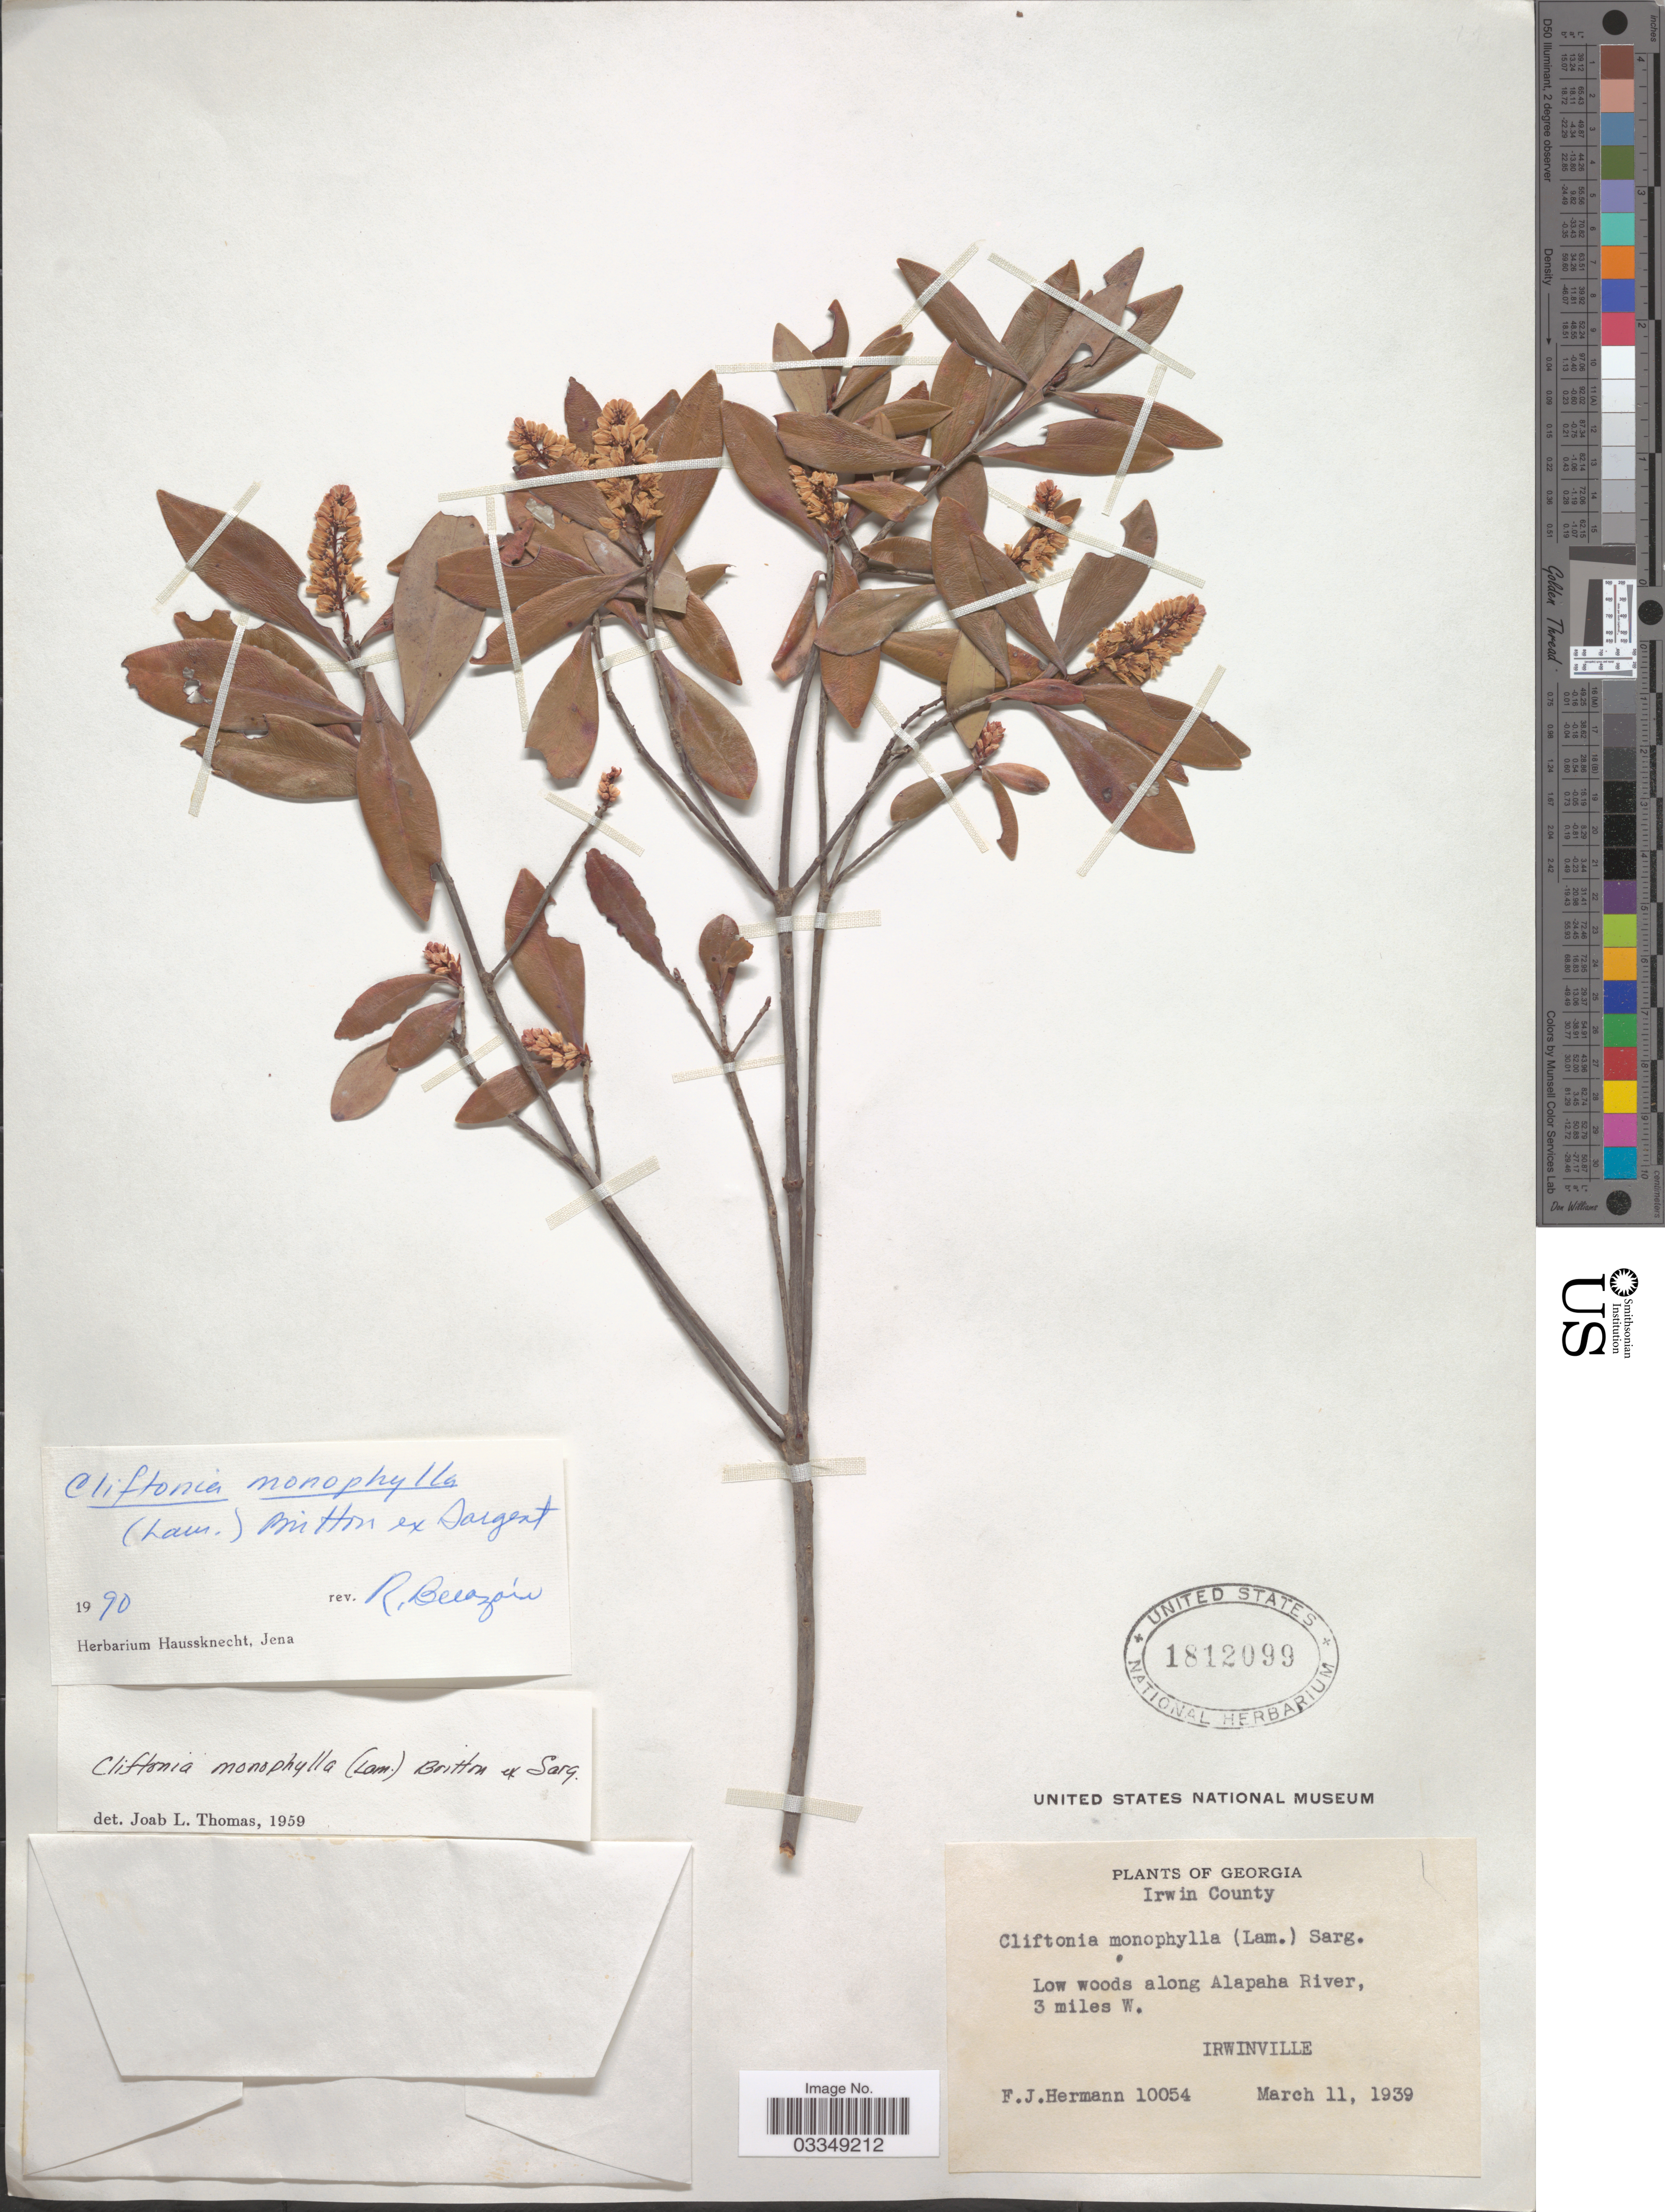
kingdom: Plantae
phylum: Tracheophyta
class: Magnoliopsida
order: Ericales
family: Cyrillaceae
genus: Cliftonia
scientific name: Cliftonia monophylla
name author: (Lam.) Britton ex Sarg.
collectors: F. J. Hermann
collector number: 10054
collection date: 1939-03-11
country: United States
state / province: Georgia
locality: Irwin County. Along Alapaha River, 3 miles W. Irwinville.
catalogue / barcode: US 1812099